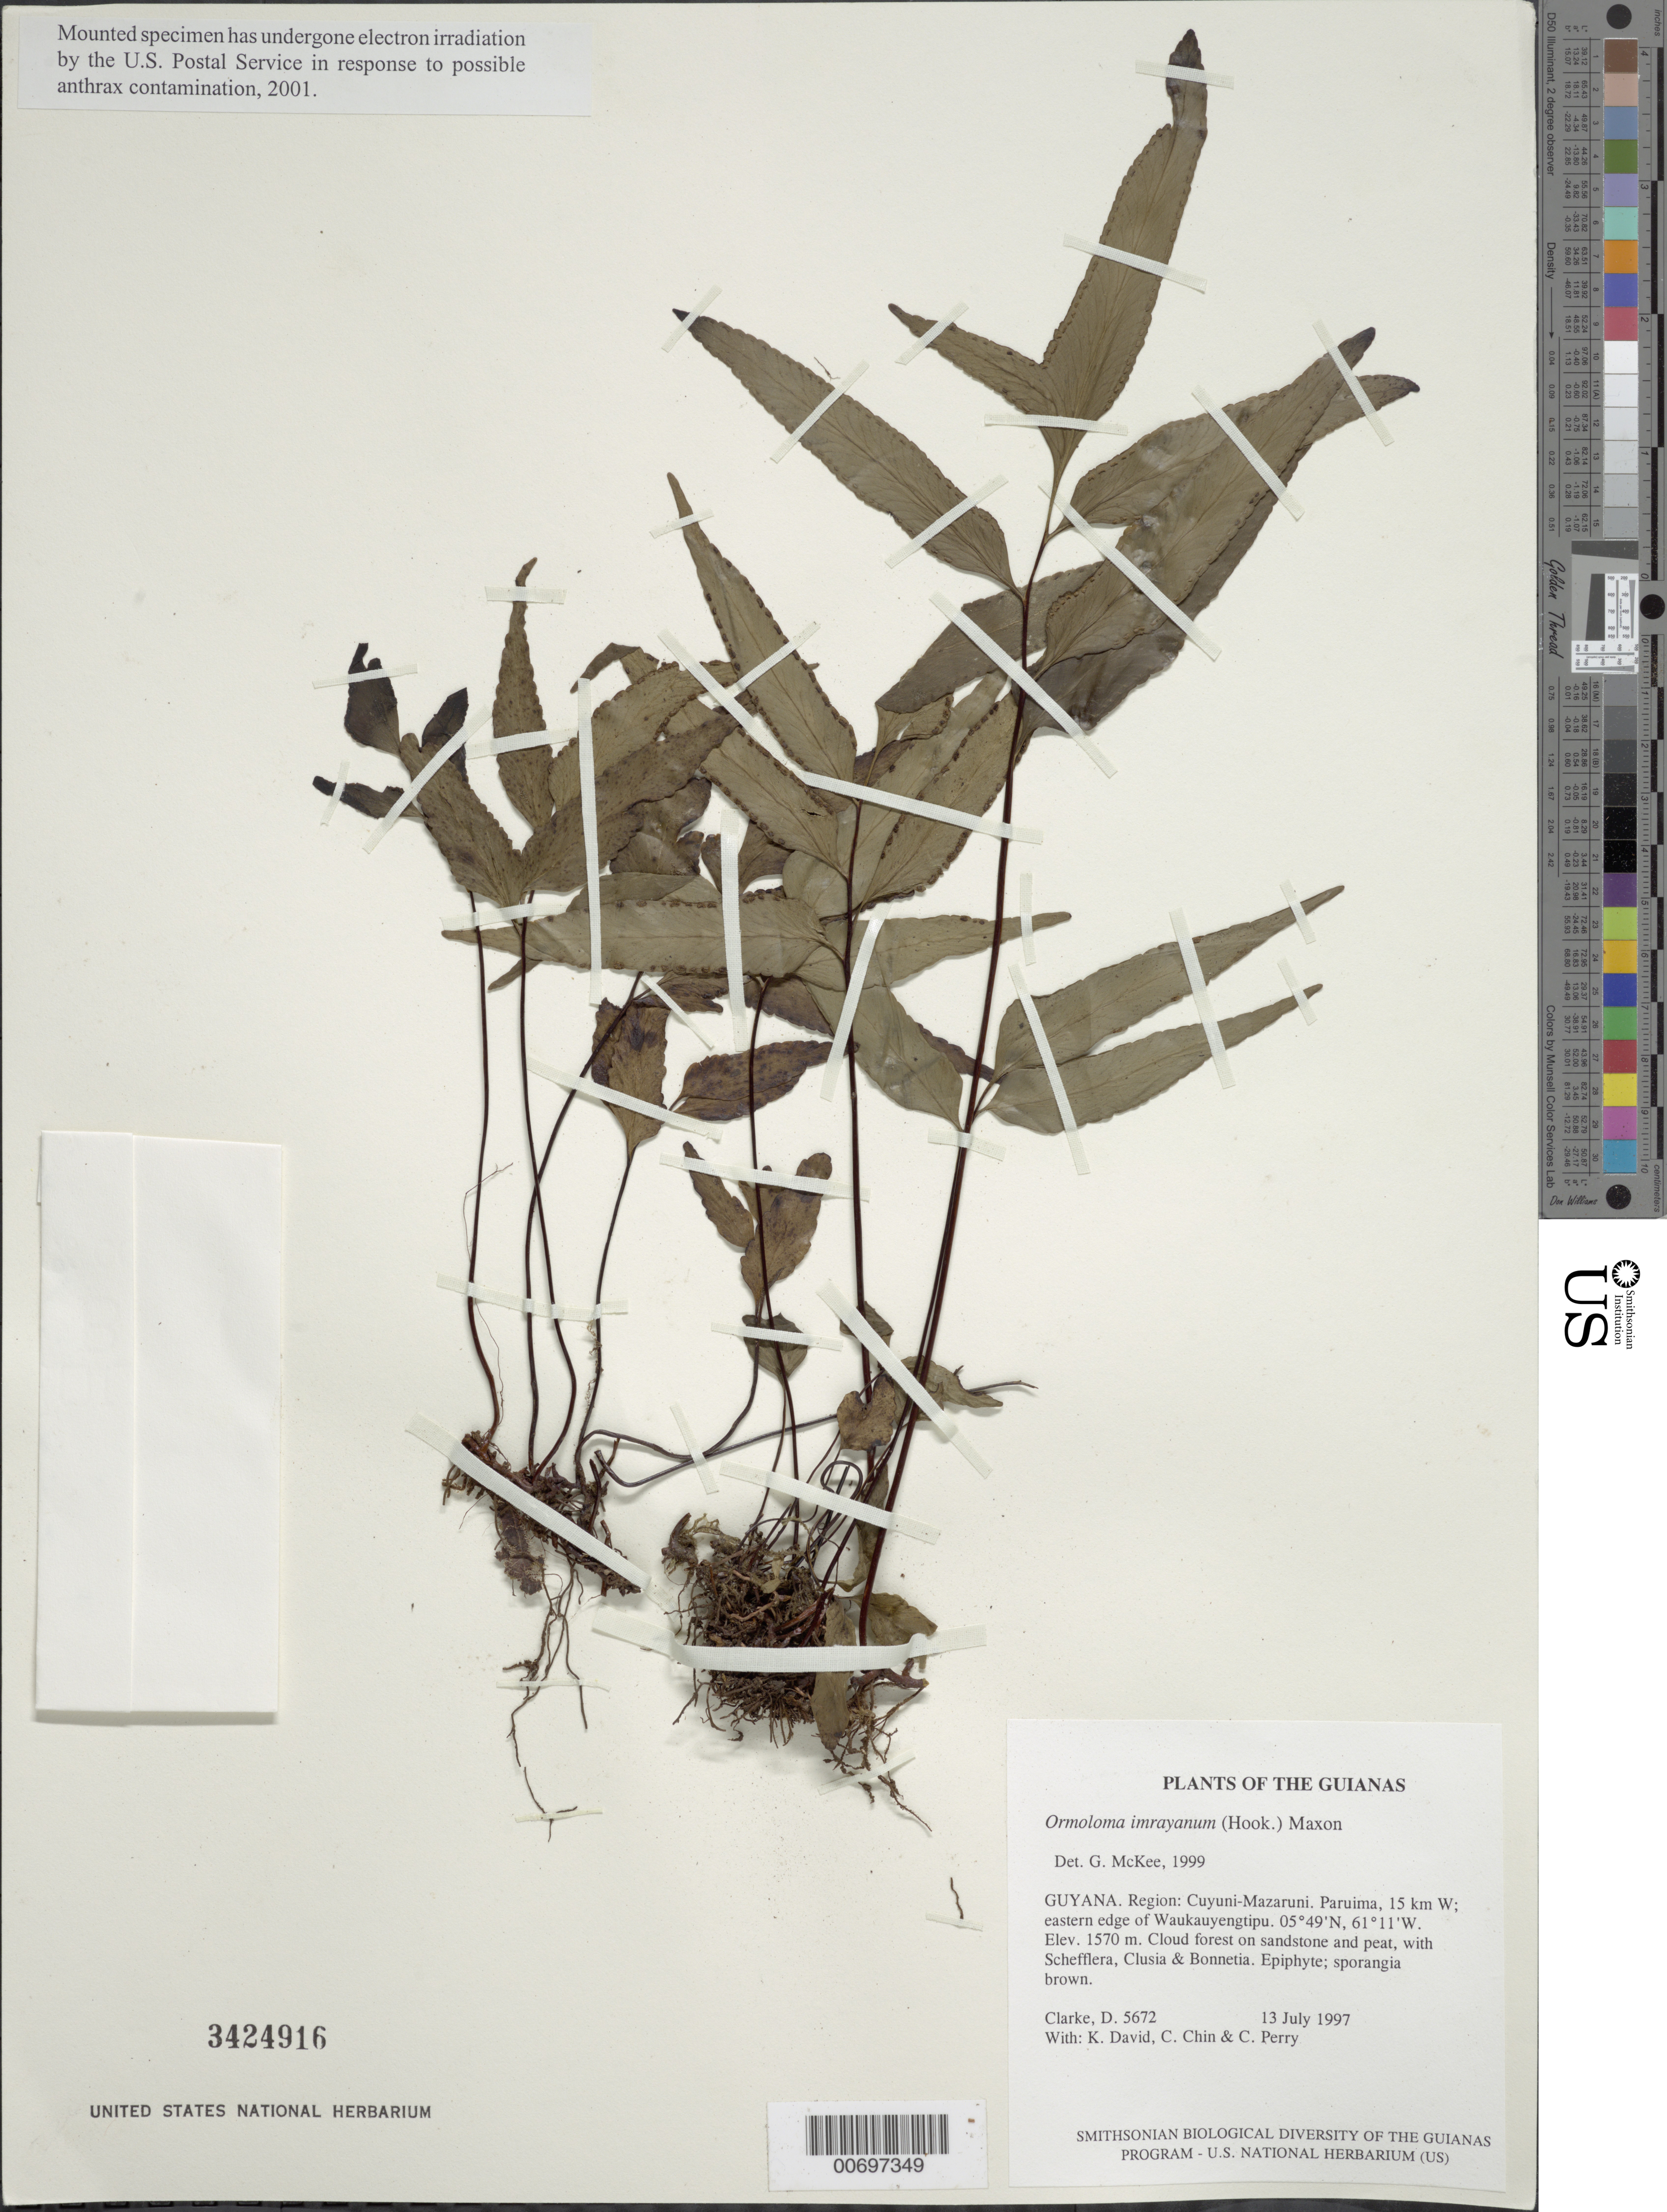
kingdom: Plantae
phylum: Tracheophyta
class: Polypodiopsida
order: Polypodiales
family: Lindsaeaceae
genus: Lindsaea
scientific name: Lindsaea imrayana comb. ined.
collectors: H. D. Clarke, K. David, C. Chin & C. Perry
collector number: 5672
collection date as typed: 13 July 1997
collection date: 1997-07-13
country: Guyana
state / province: Cuyuni-Mazaruni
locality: Paruima, 15 km W; eastern edge of Waukauyengtipu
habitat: Cloud forest on sandstone and peat, with Schefflera, Clusia & Bonnetia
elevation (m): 1570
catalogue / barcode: US 3424916